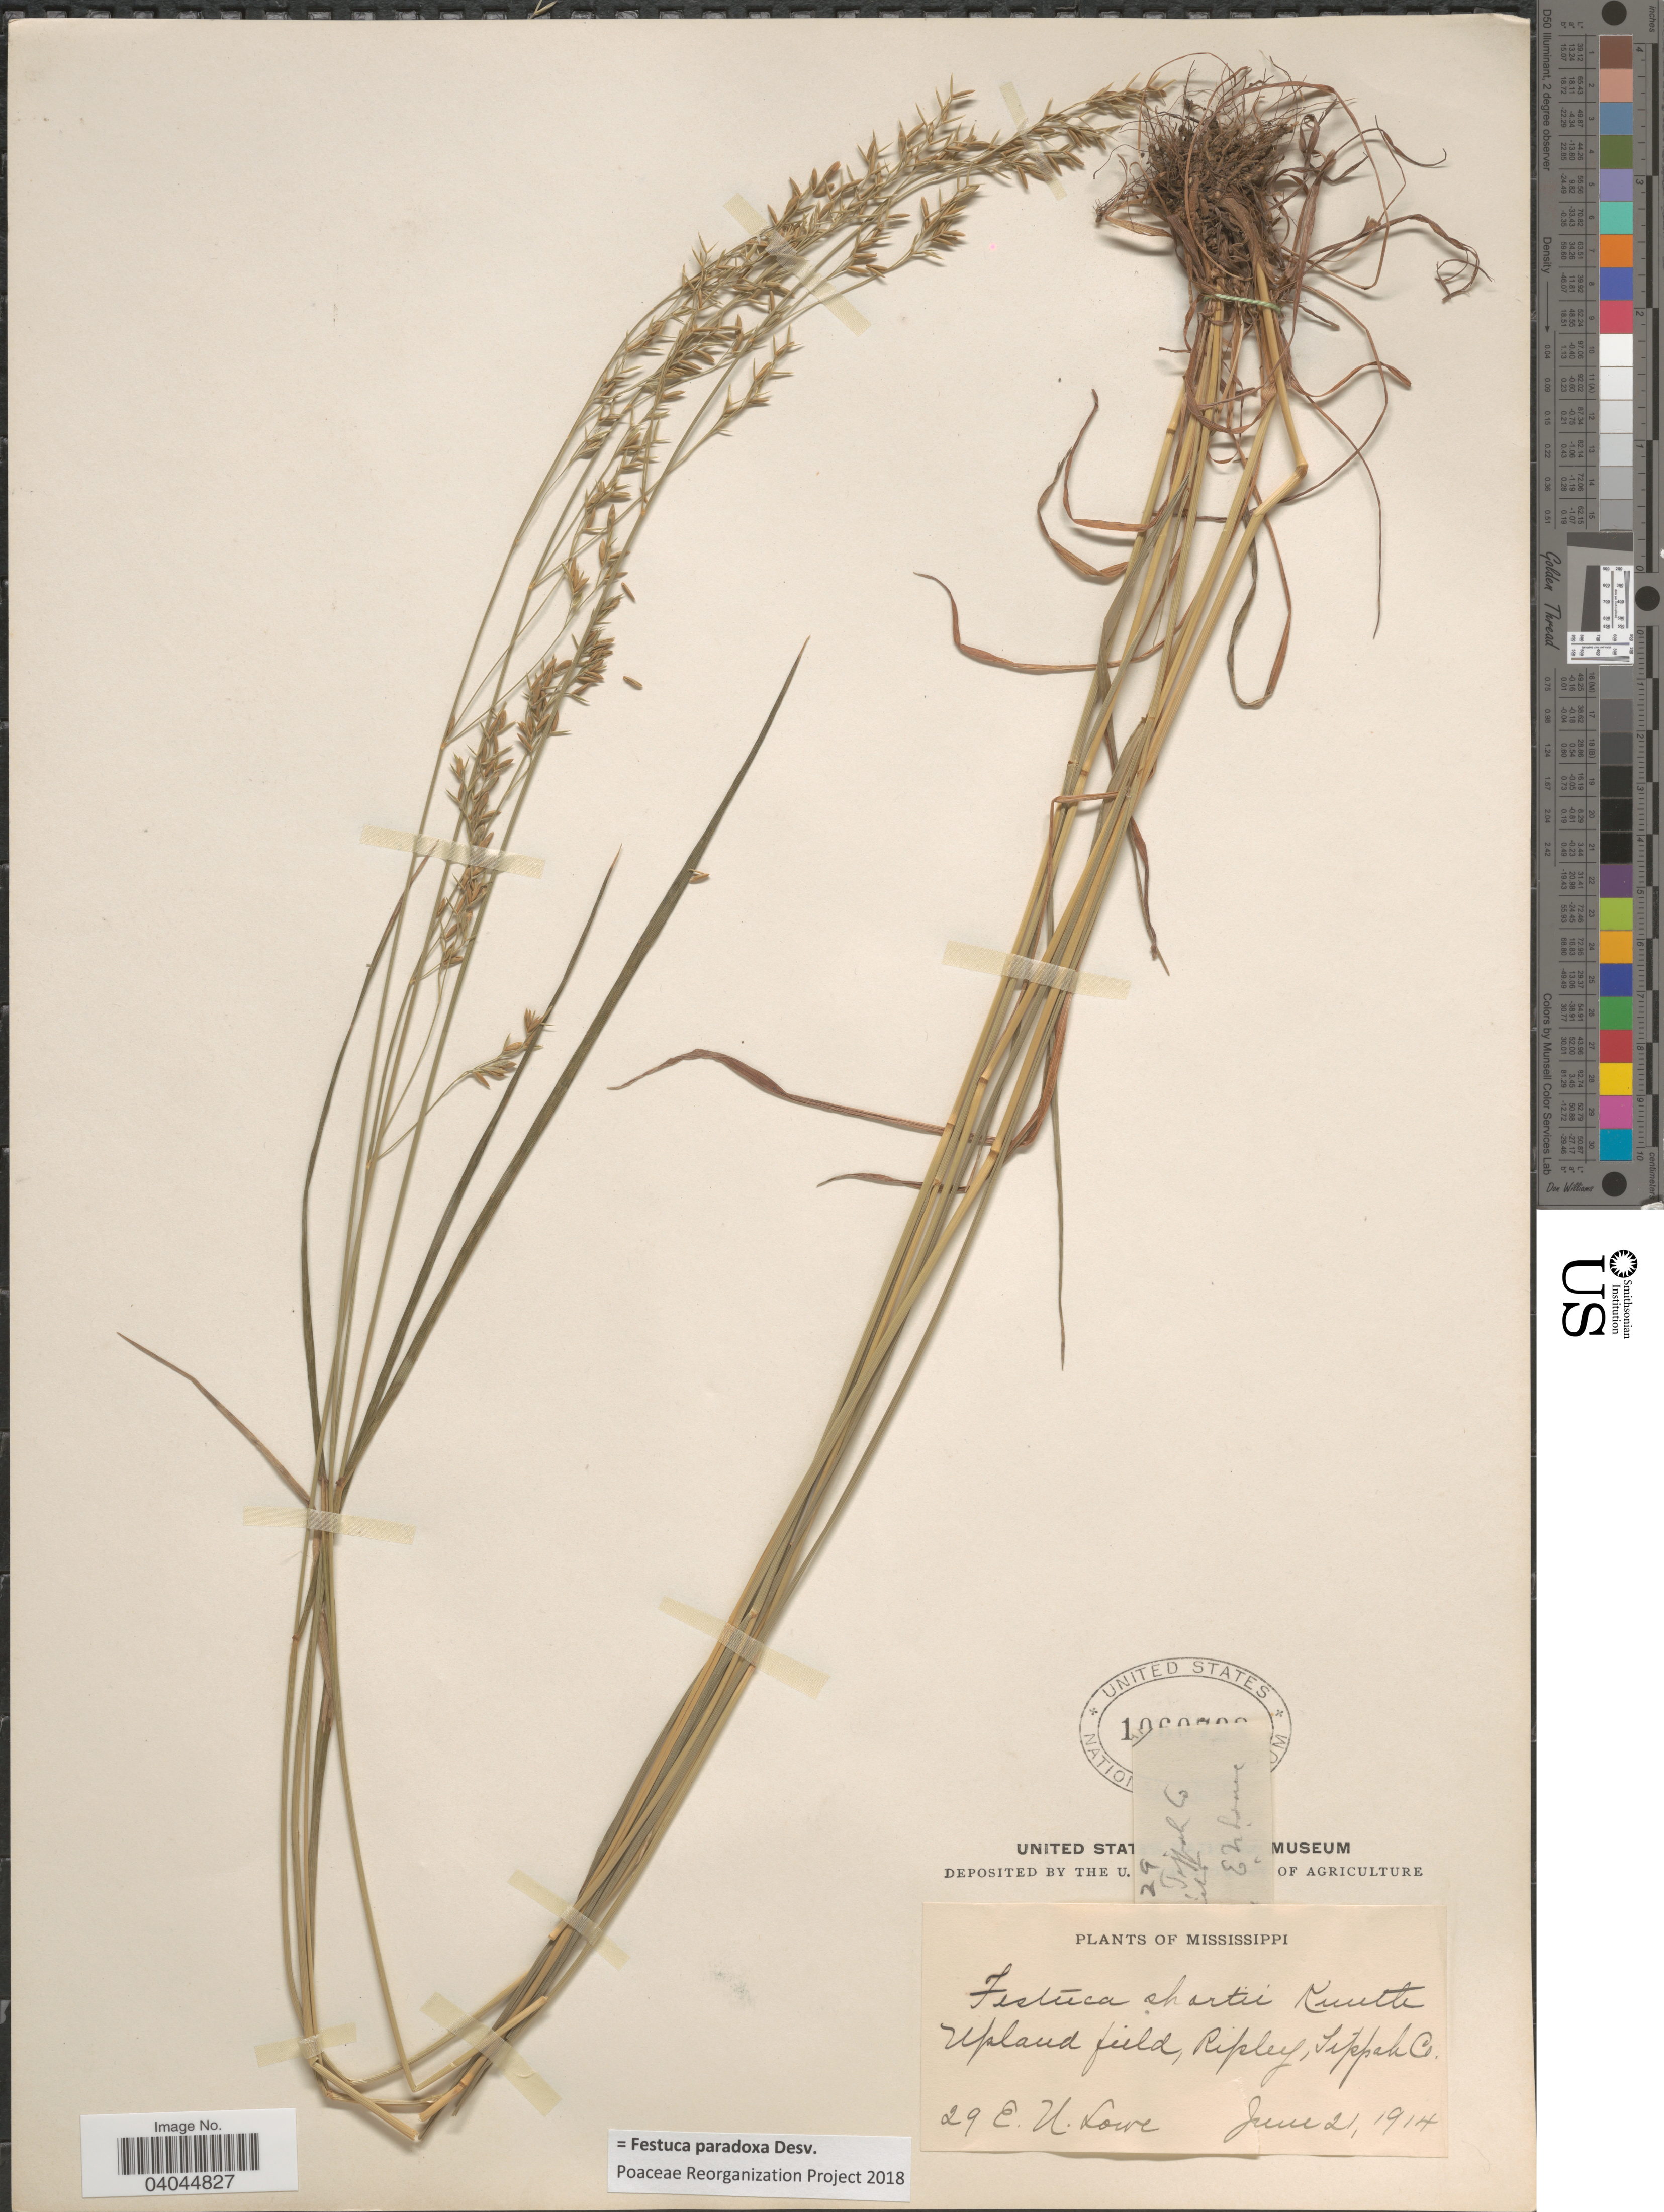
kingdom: Plantae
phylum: Tracheophyta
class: Liliopsida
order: Poales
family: Poaceae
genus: Festuca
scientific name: Festuca paradoxa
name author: Desv.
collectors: E. N. Lowe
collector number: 29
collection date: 1914-06-21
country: United States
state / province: Mississippi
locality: Upland field, Ripley, Tippah Co.